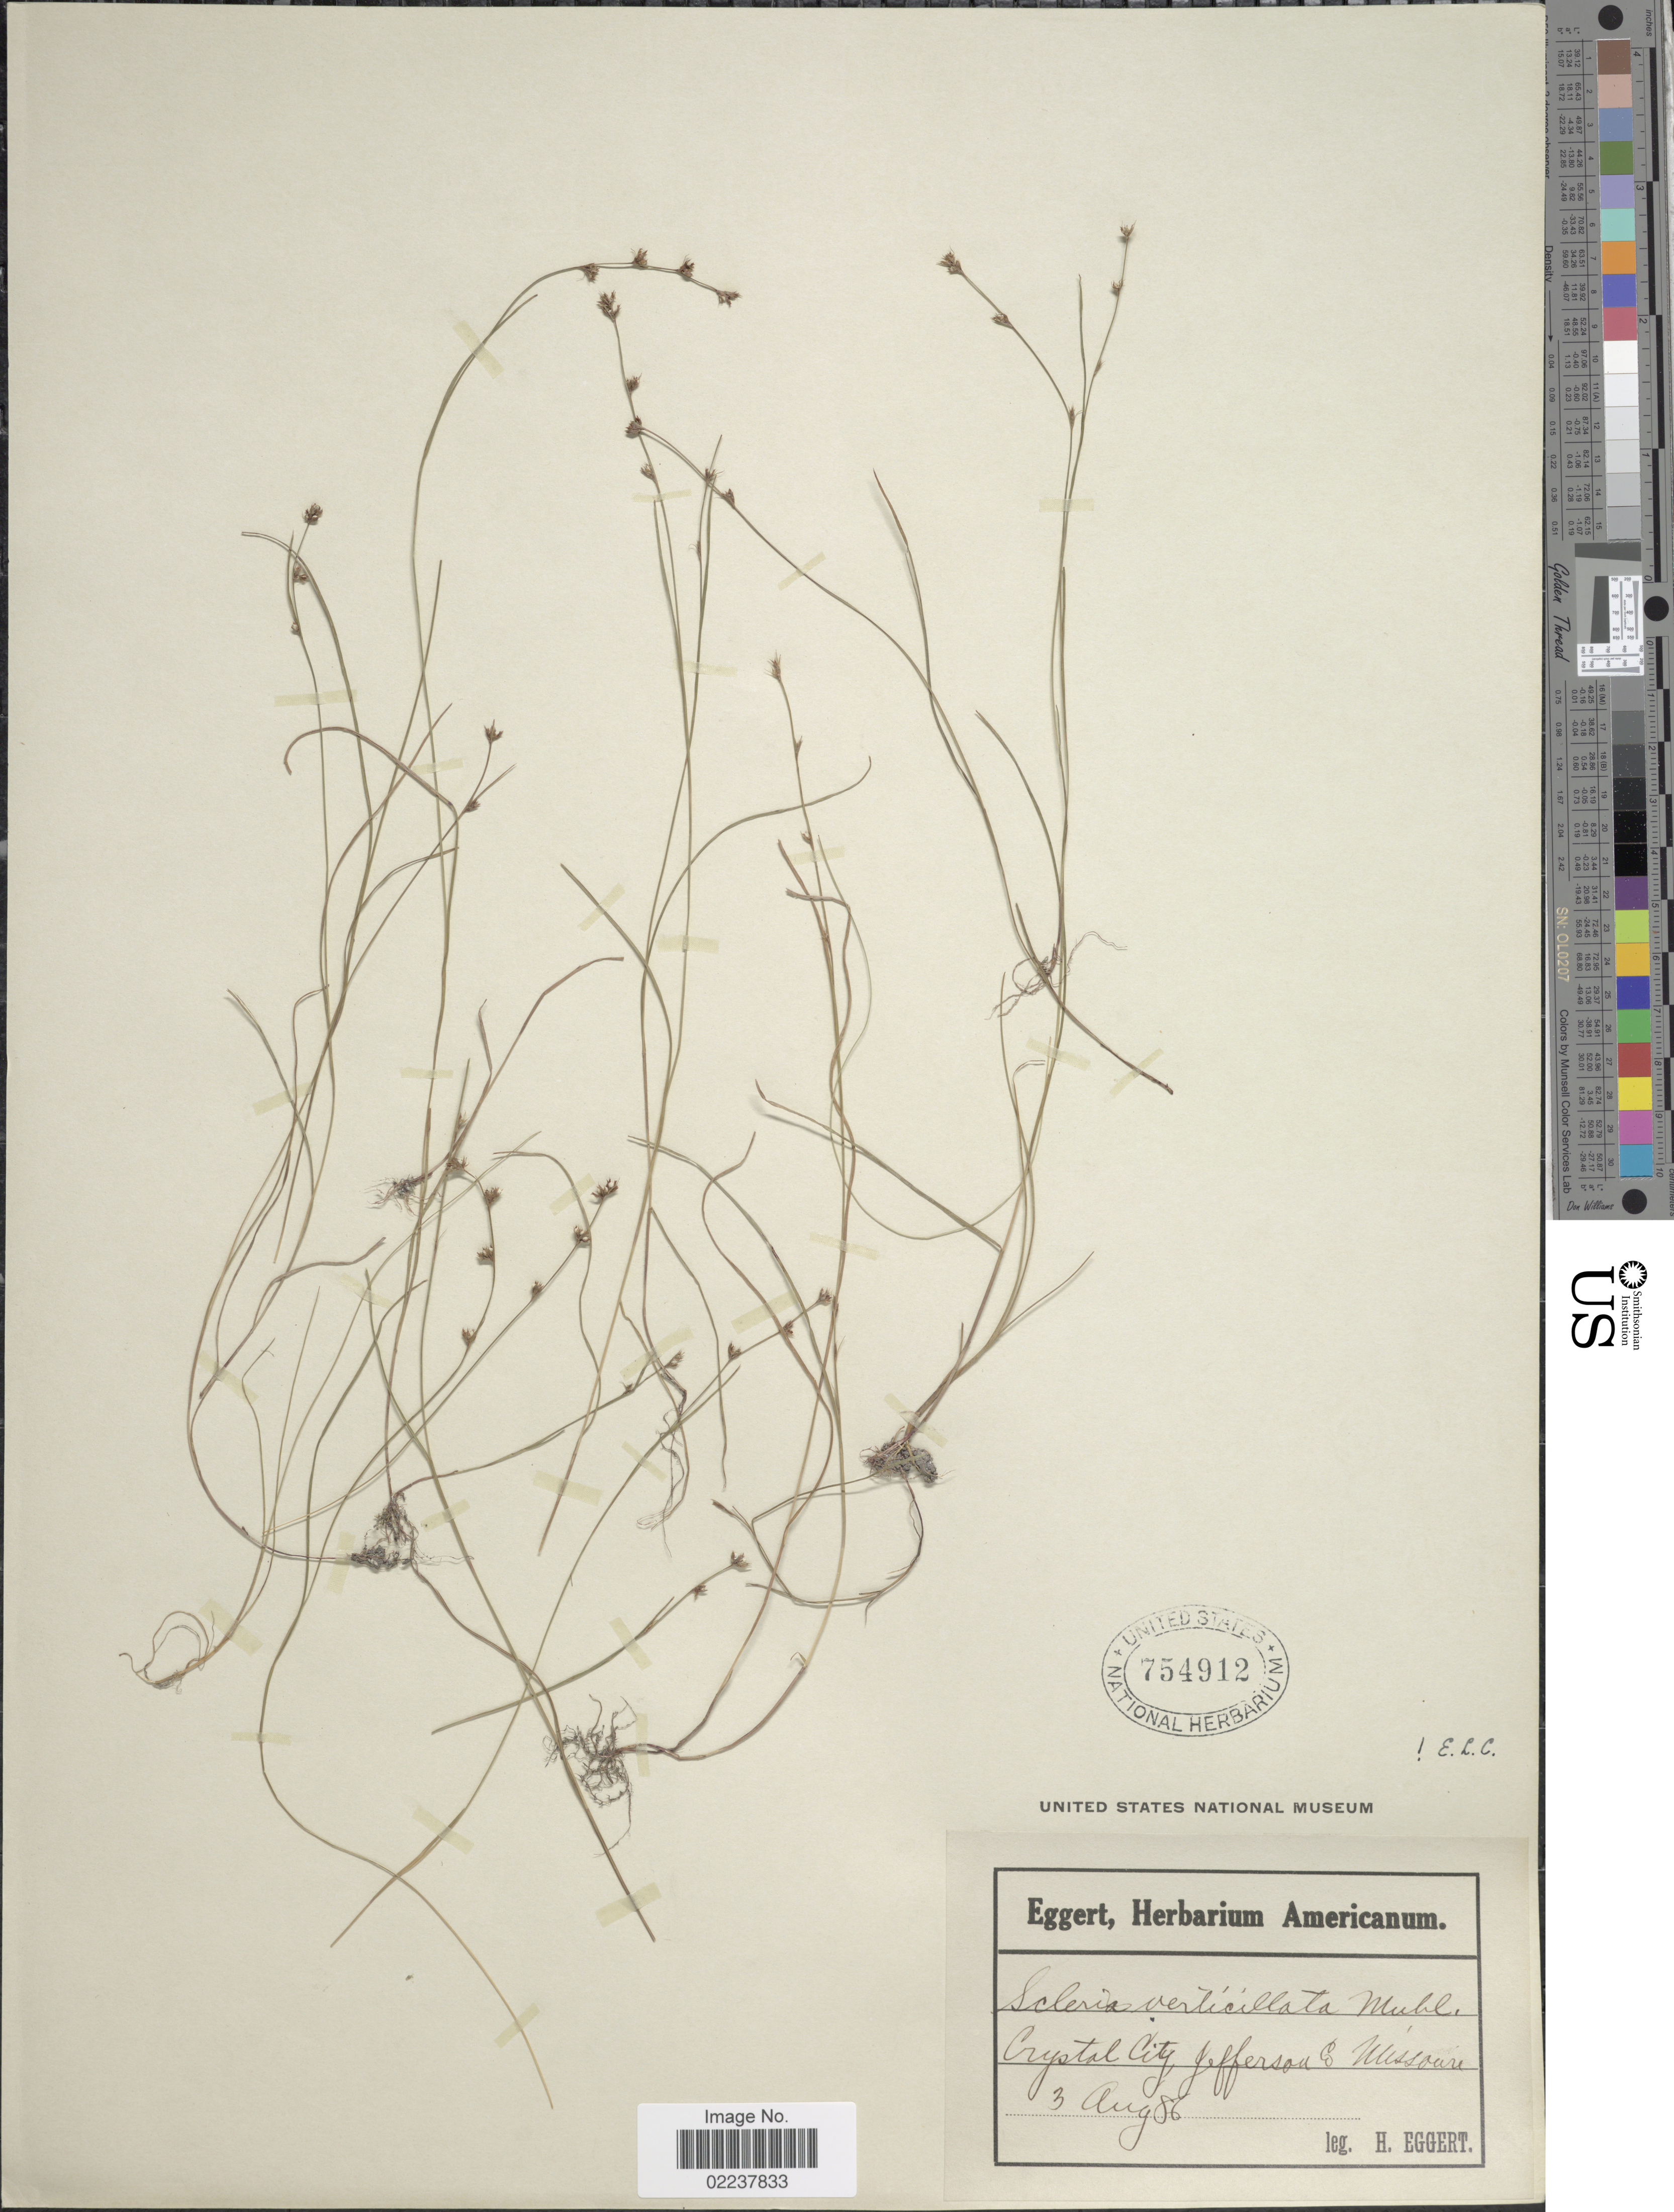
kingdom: Plantae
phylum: Tracheophyta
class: Liliopsida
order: Poales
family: Cyperaceae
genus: Scleria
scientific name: Scleria verticillata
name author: Muhl. ex Willd.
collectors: H. Eggert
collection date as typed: Transcribed d/m/y: 3/8/86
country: United States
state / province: Missouri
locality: Crystal City, Jefferson Co.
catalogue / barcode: US 754912